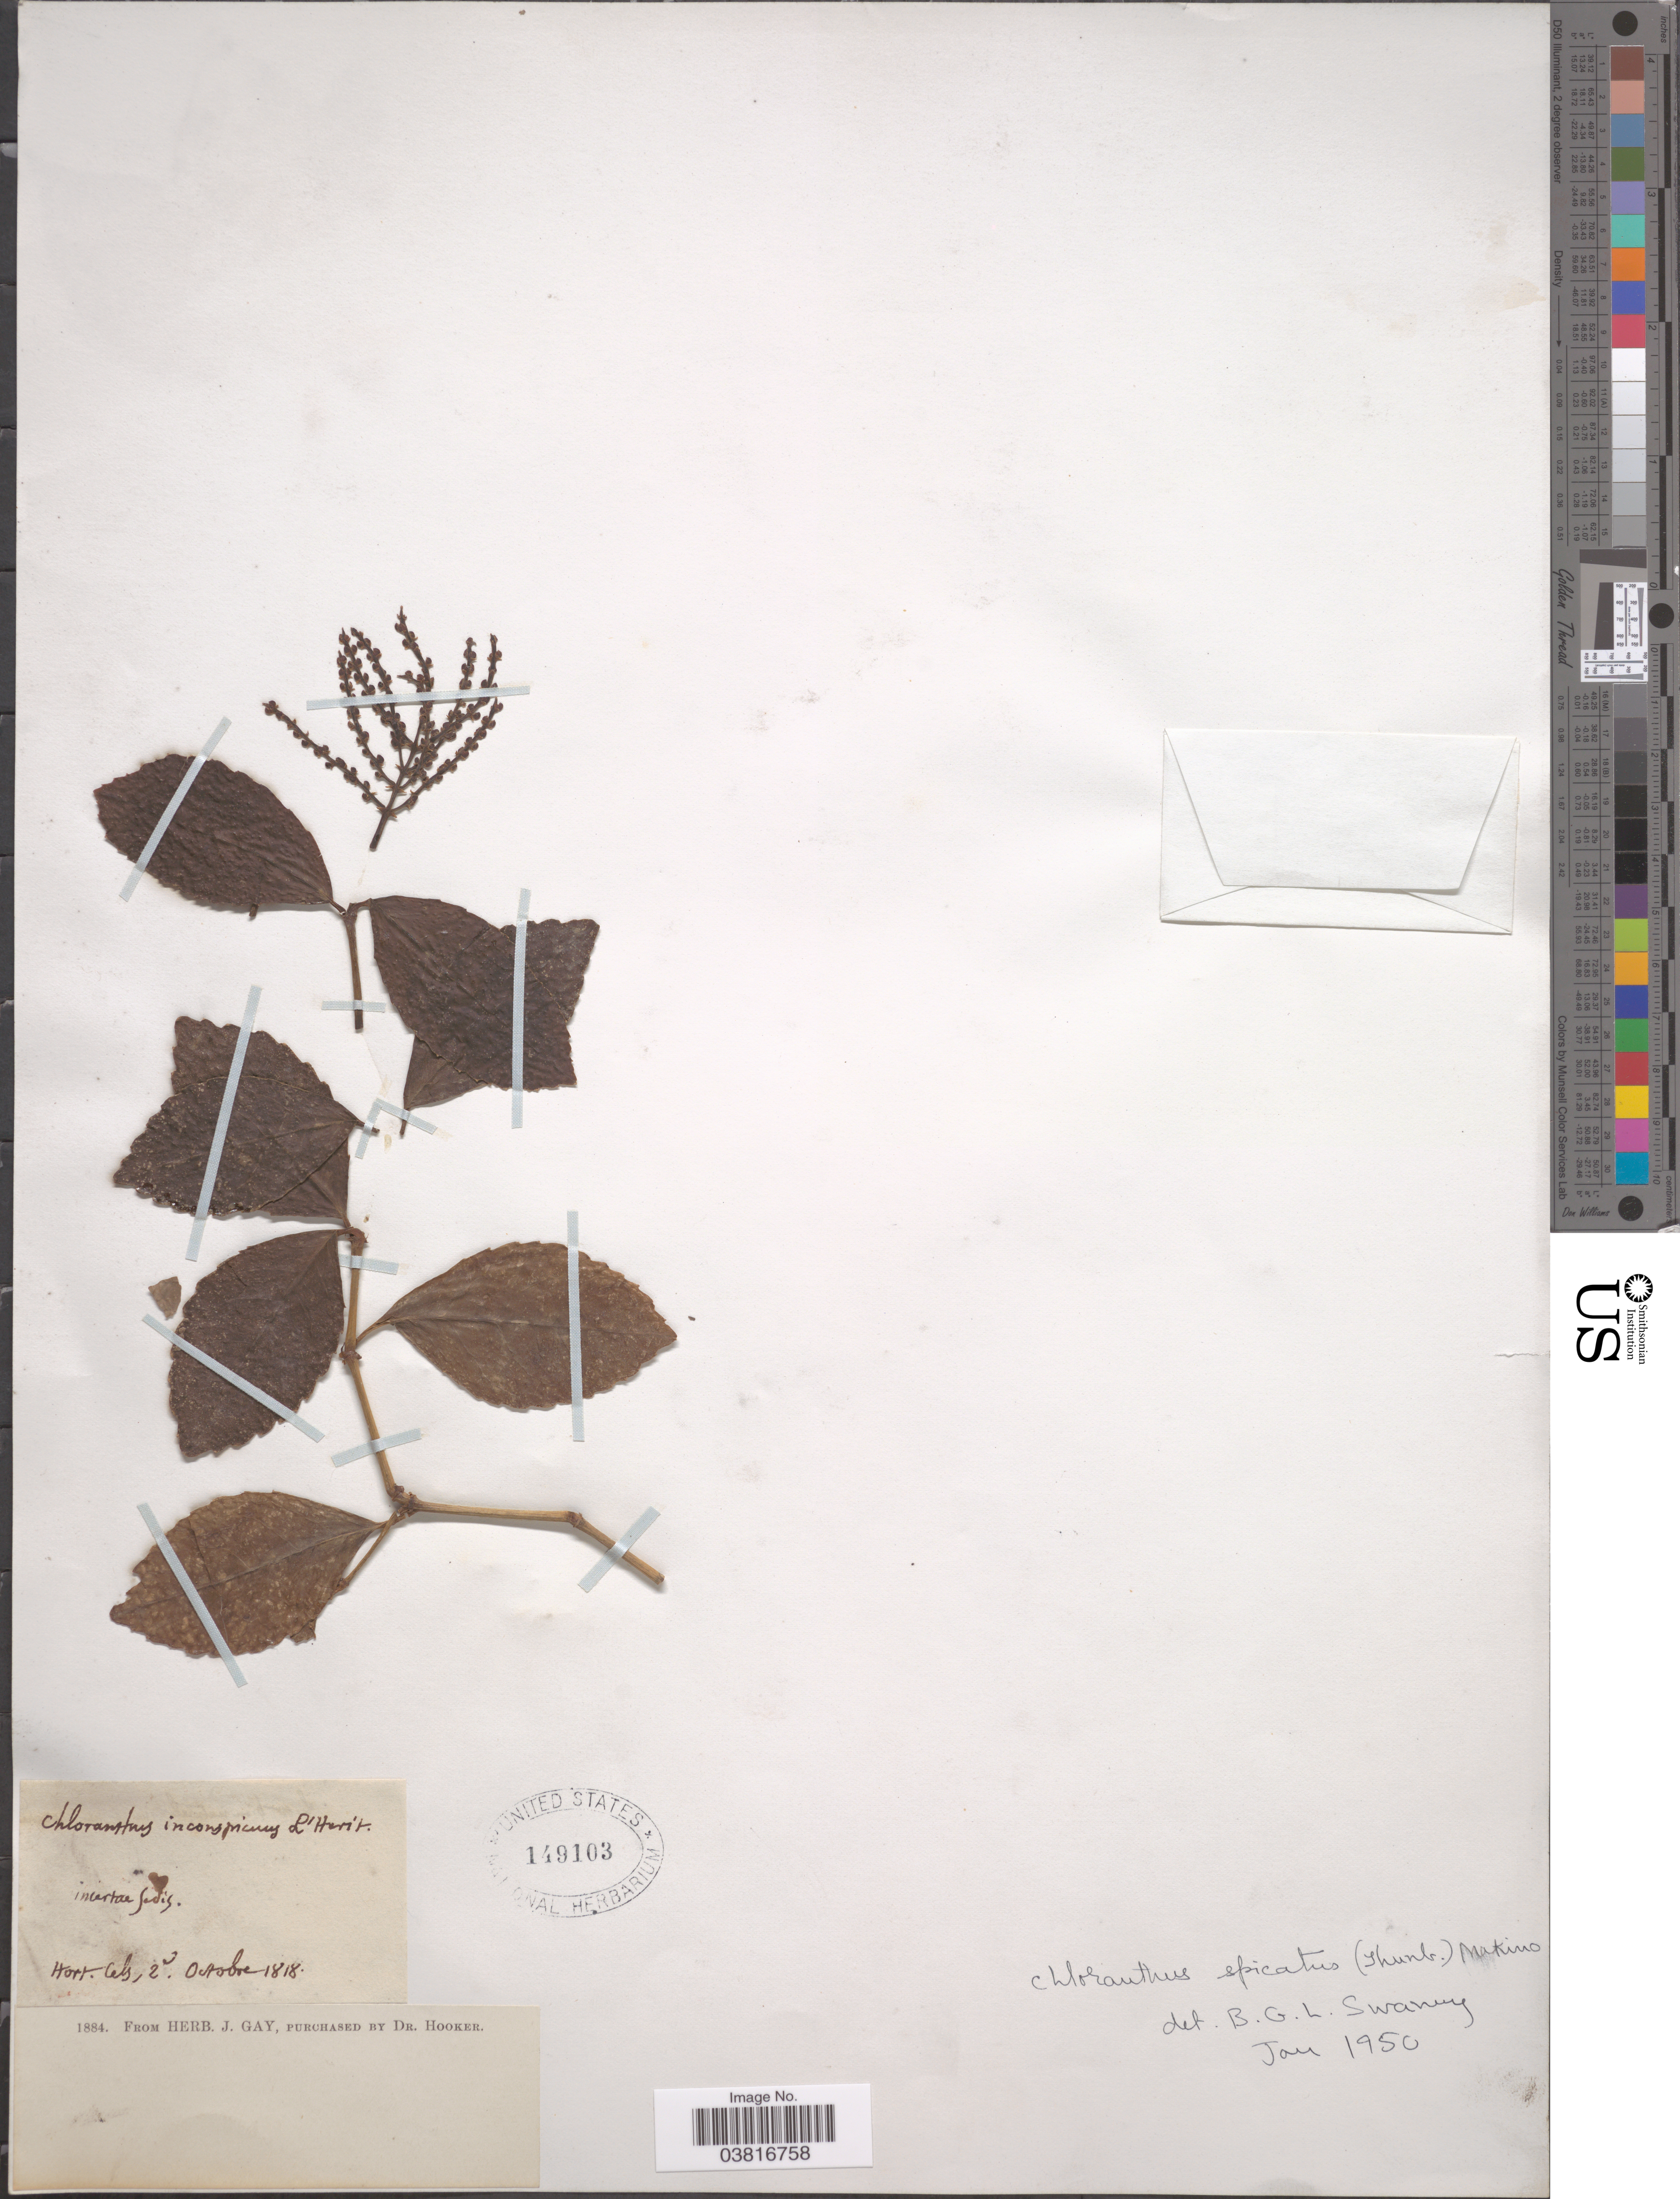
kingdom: Plantae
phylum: Tracheophyta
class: Magnoliopsida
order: Chloranthales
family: Chloranthaceae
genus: Chloranthus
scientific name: Chloranthus spicatus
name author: Makino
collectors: ex herb. J. Gay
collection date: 1818-10-02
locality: Hort. Cels.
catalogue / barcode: US 149103